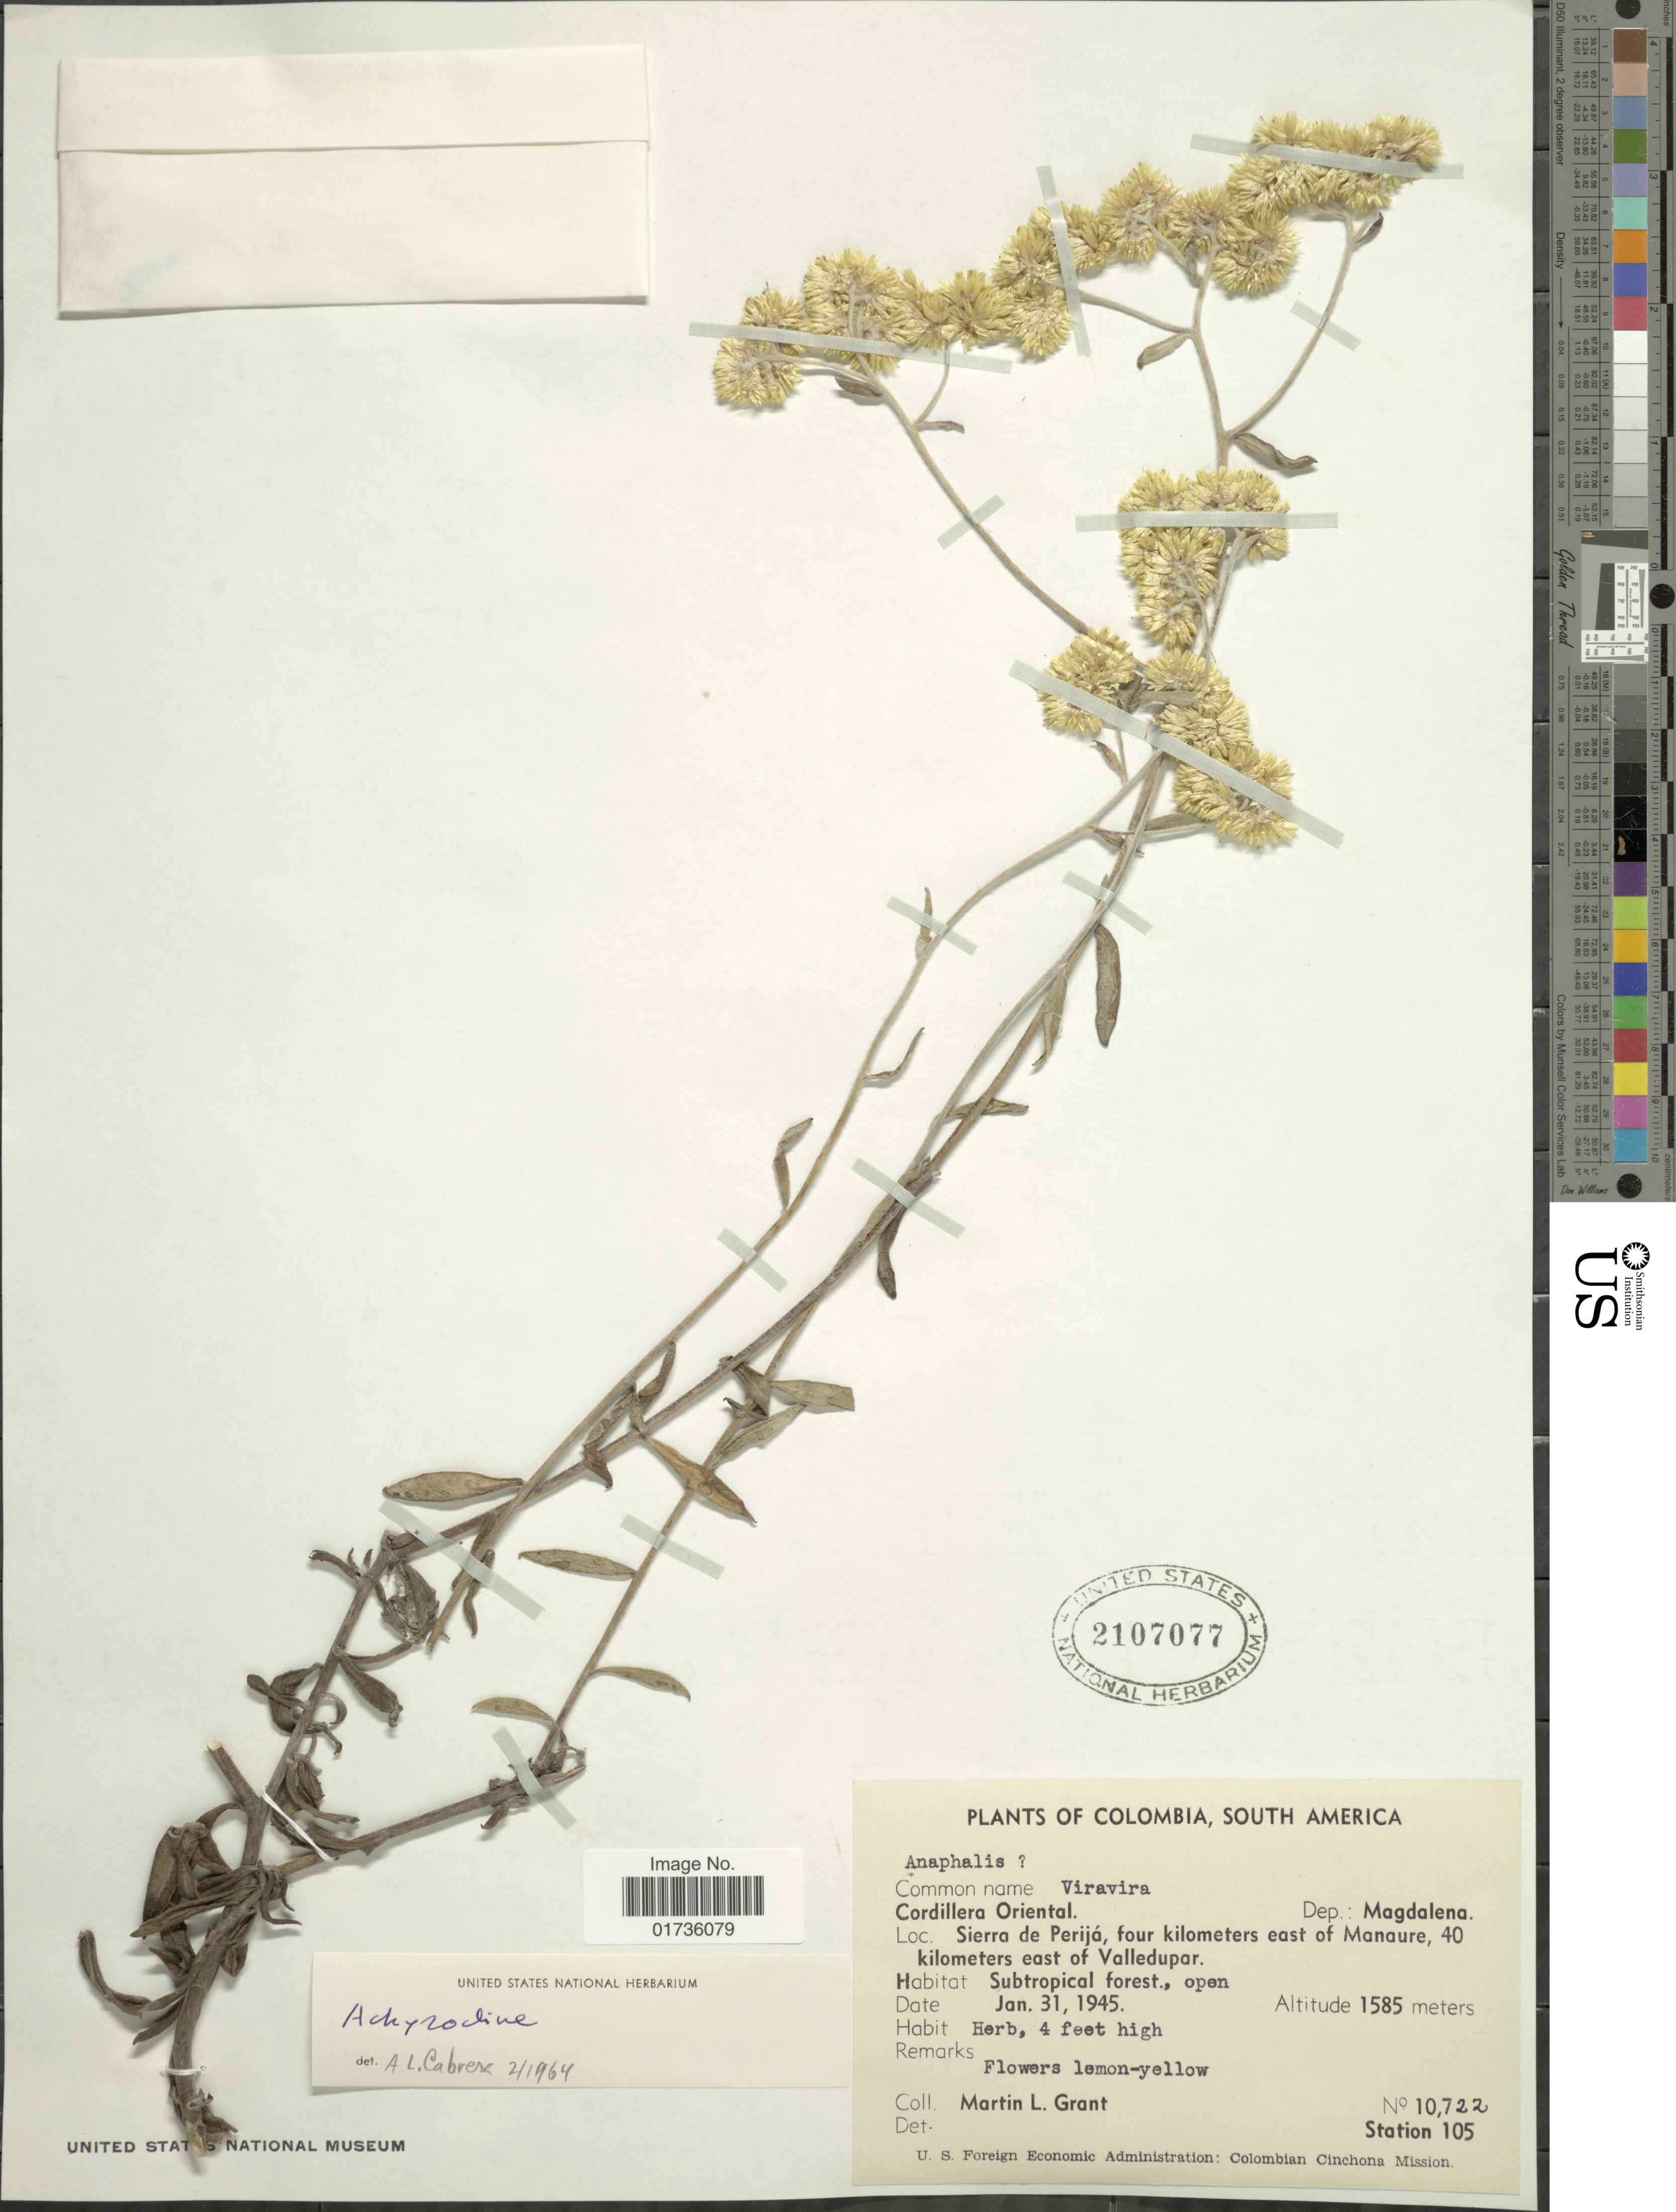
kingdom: Plantae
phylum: Tracheophyta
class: Magnoliopsida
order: Asterales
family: Asteraceae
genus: Achyrocline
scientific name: Achyrocline sp.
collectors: M. L. Grant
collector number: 10722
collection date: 1945-01-31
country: Colombia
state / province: Magdalena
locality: Cordillera Oriental, Dep. Magdalena, Sierra de Perijá, four kilometers east of Manaure, 40 kilometers east of Valledupar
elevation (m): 1585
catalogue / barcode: US 2107077